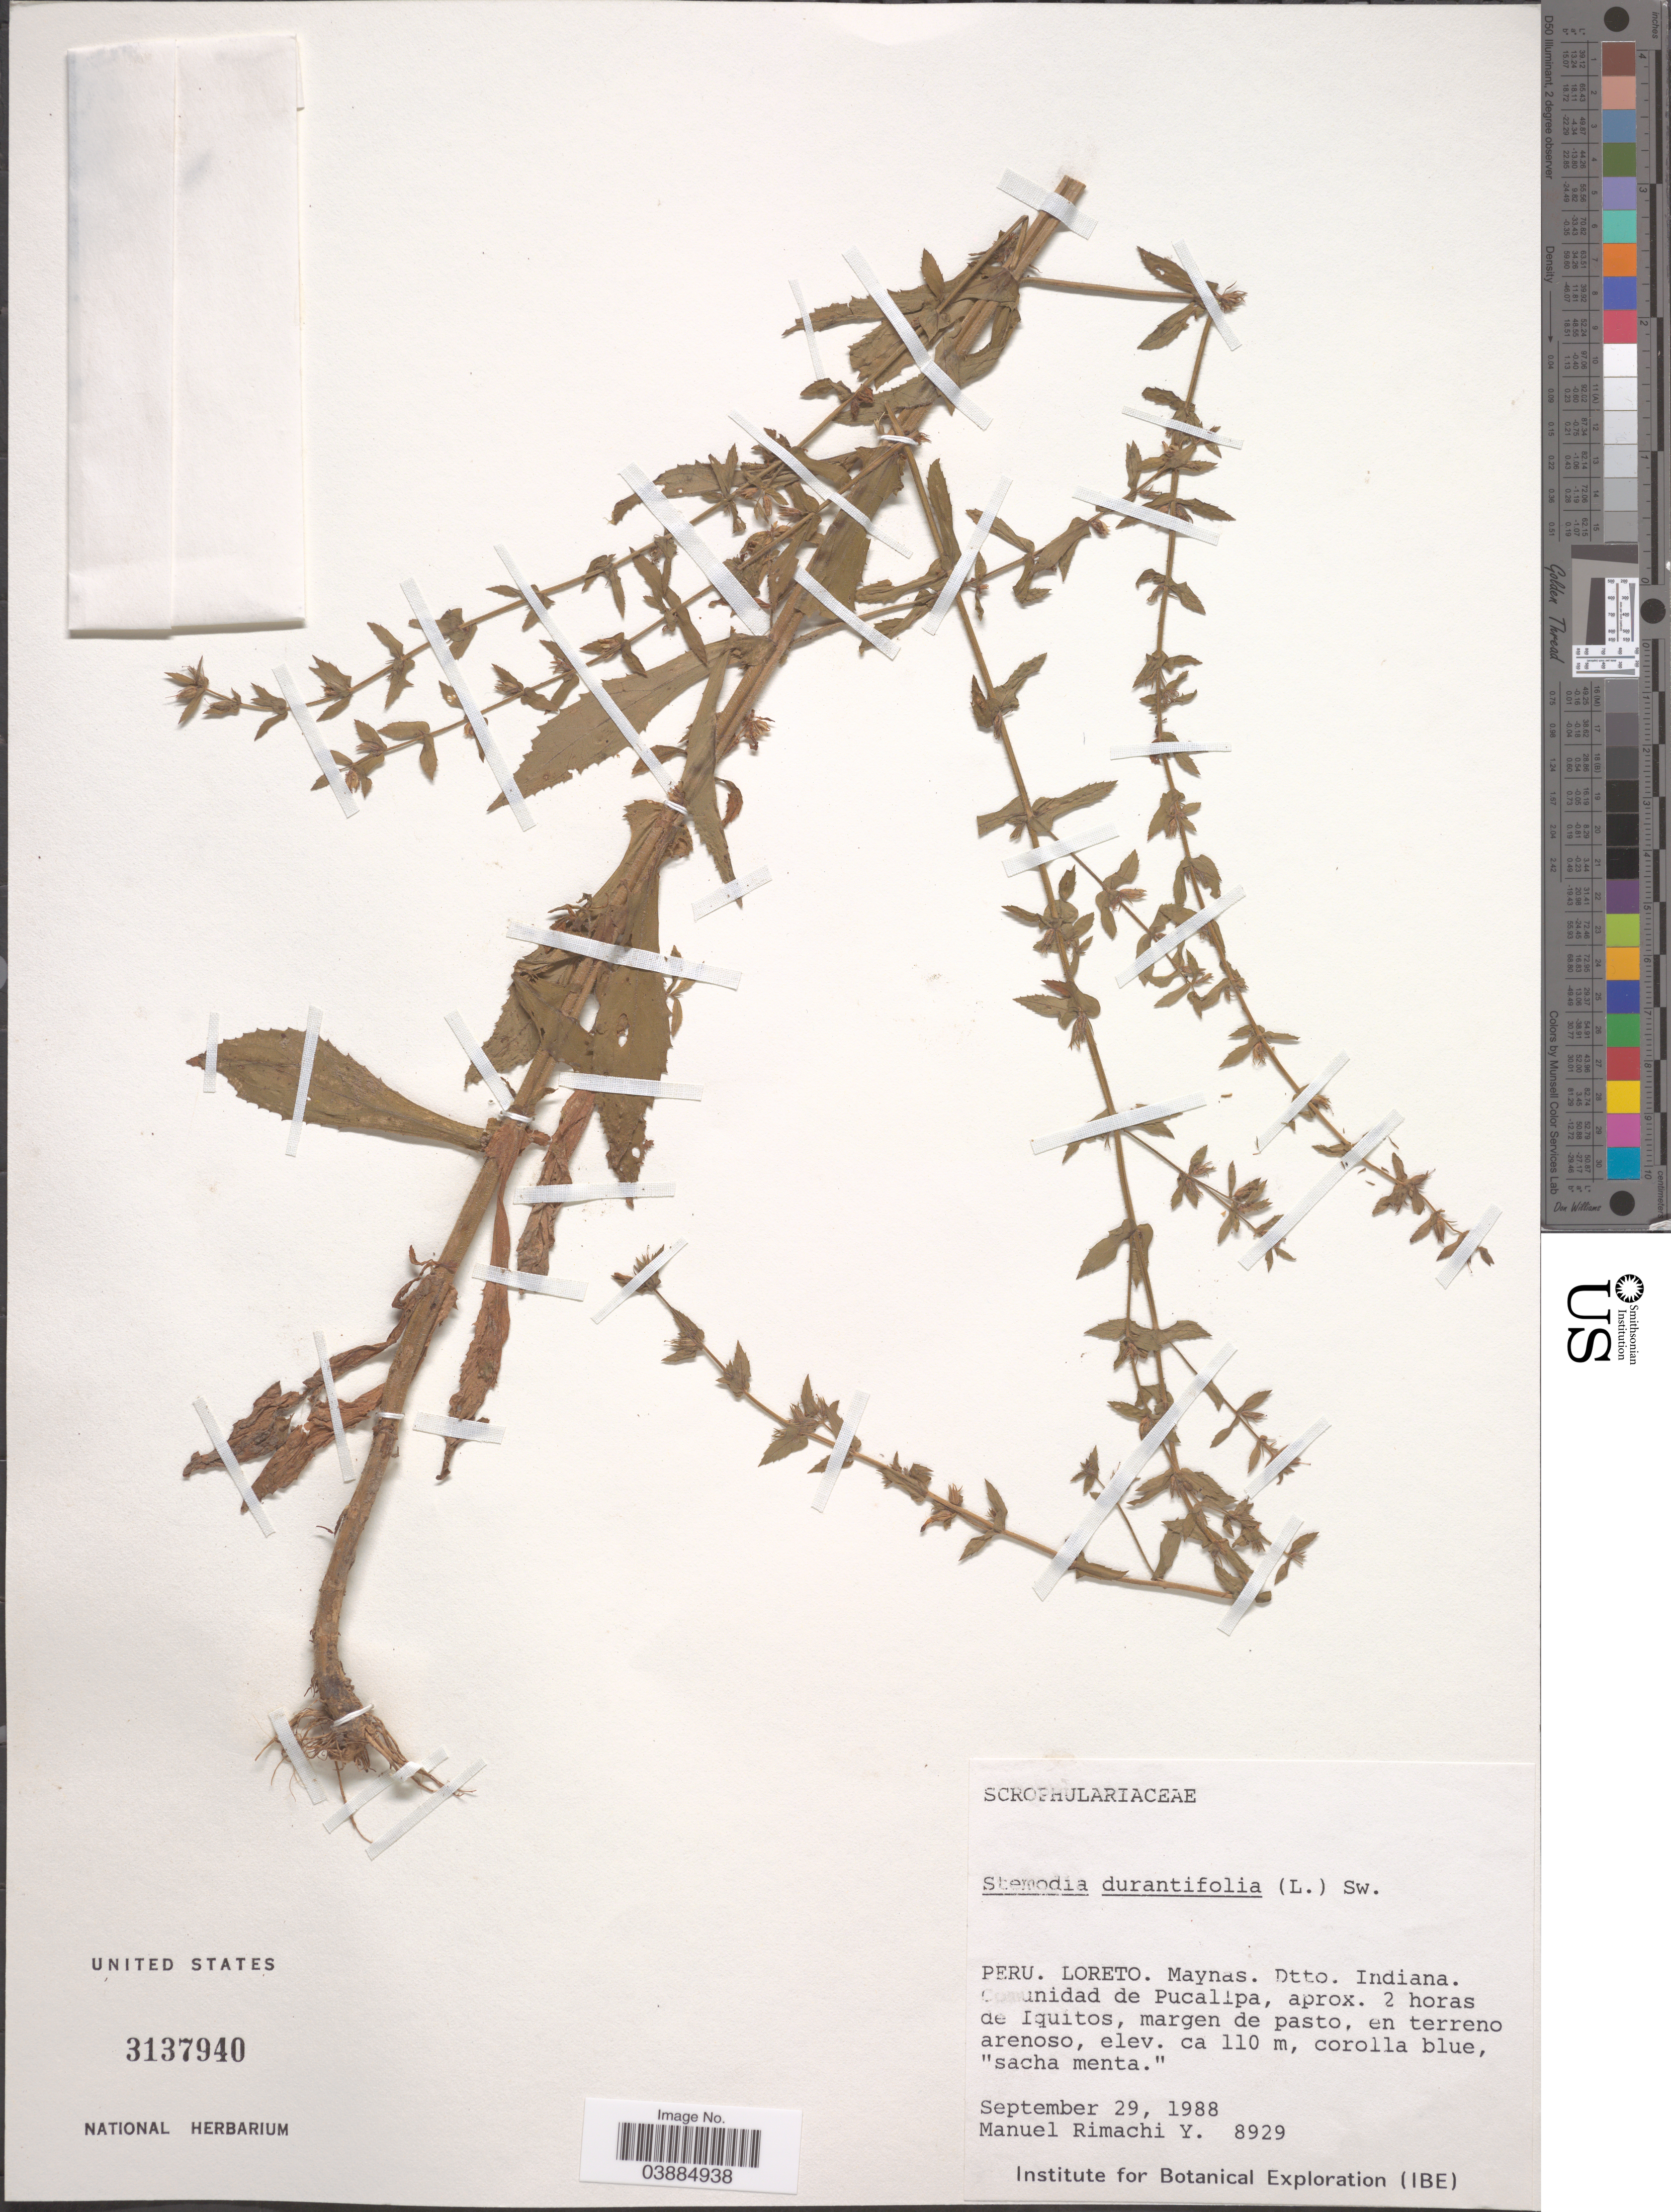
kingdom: Plantae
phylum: Tracheophyta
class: Magnoliopsida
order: Lamiales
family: Plantaginaceae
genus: Stemodia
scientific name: Stemodia durantifolia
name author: (L.) Sw.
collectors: M. Rimachi Y.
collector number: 8929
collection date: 1988-09-29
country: Peru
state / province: Loreto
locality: Maynas. Dtto. Iquitos. Comunidad de Pucalipa, aprox. 2 horas de Iquitos.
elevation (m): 110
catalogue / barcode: US 3137940